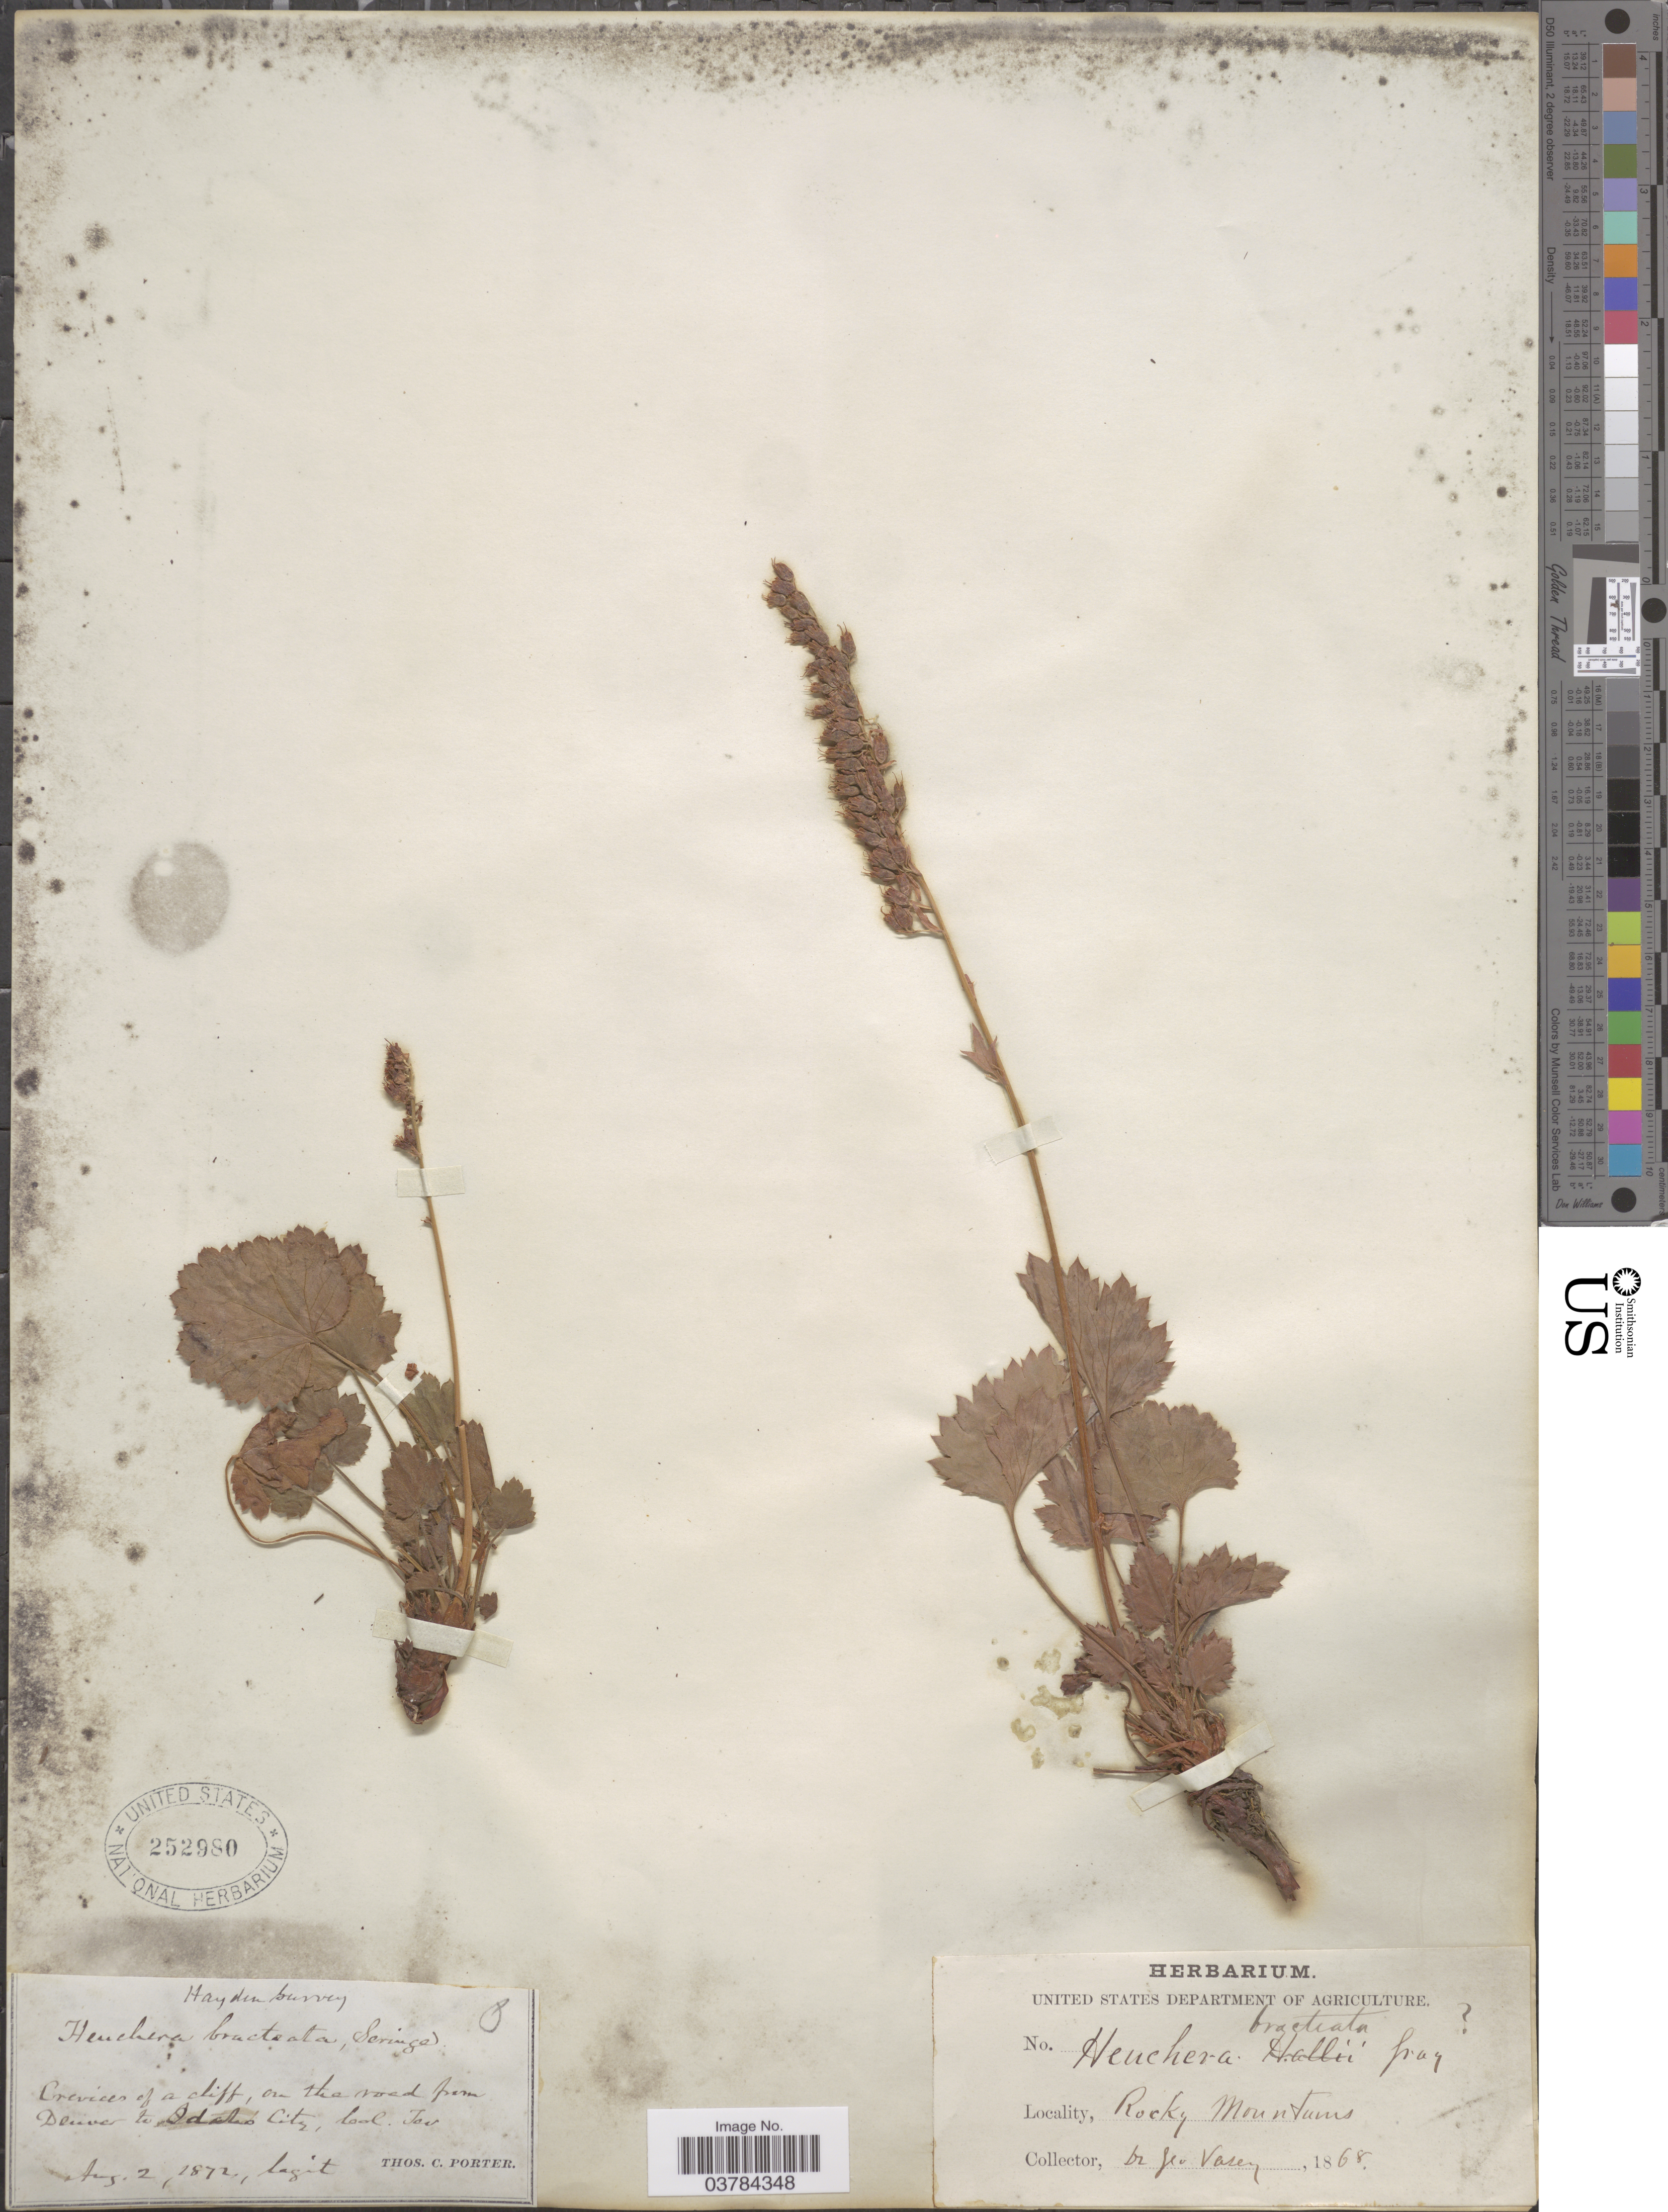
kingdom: Plantae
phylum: Tracheophyta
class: Magnoliopsida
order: Saxifragales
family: Saxifragaceae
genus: Heuchera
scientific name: Heuchera bracteata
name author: (Torr.) Ser.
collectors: T. Porter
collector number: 8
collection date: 1872-08-02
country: United States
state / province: Colorado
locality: Hayden Survey. On the road from Denver to Idaho City.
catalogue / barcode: US 252980